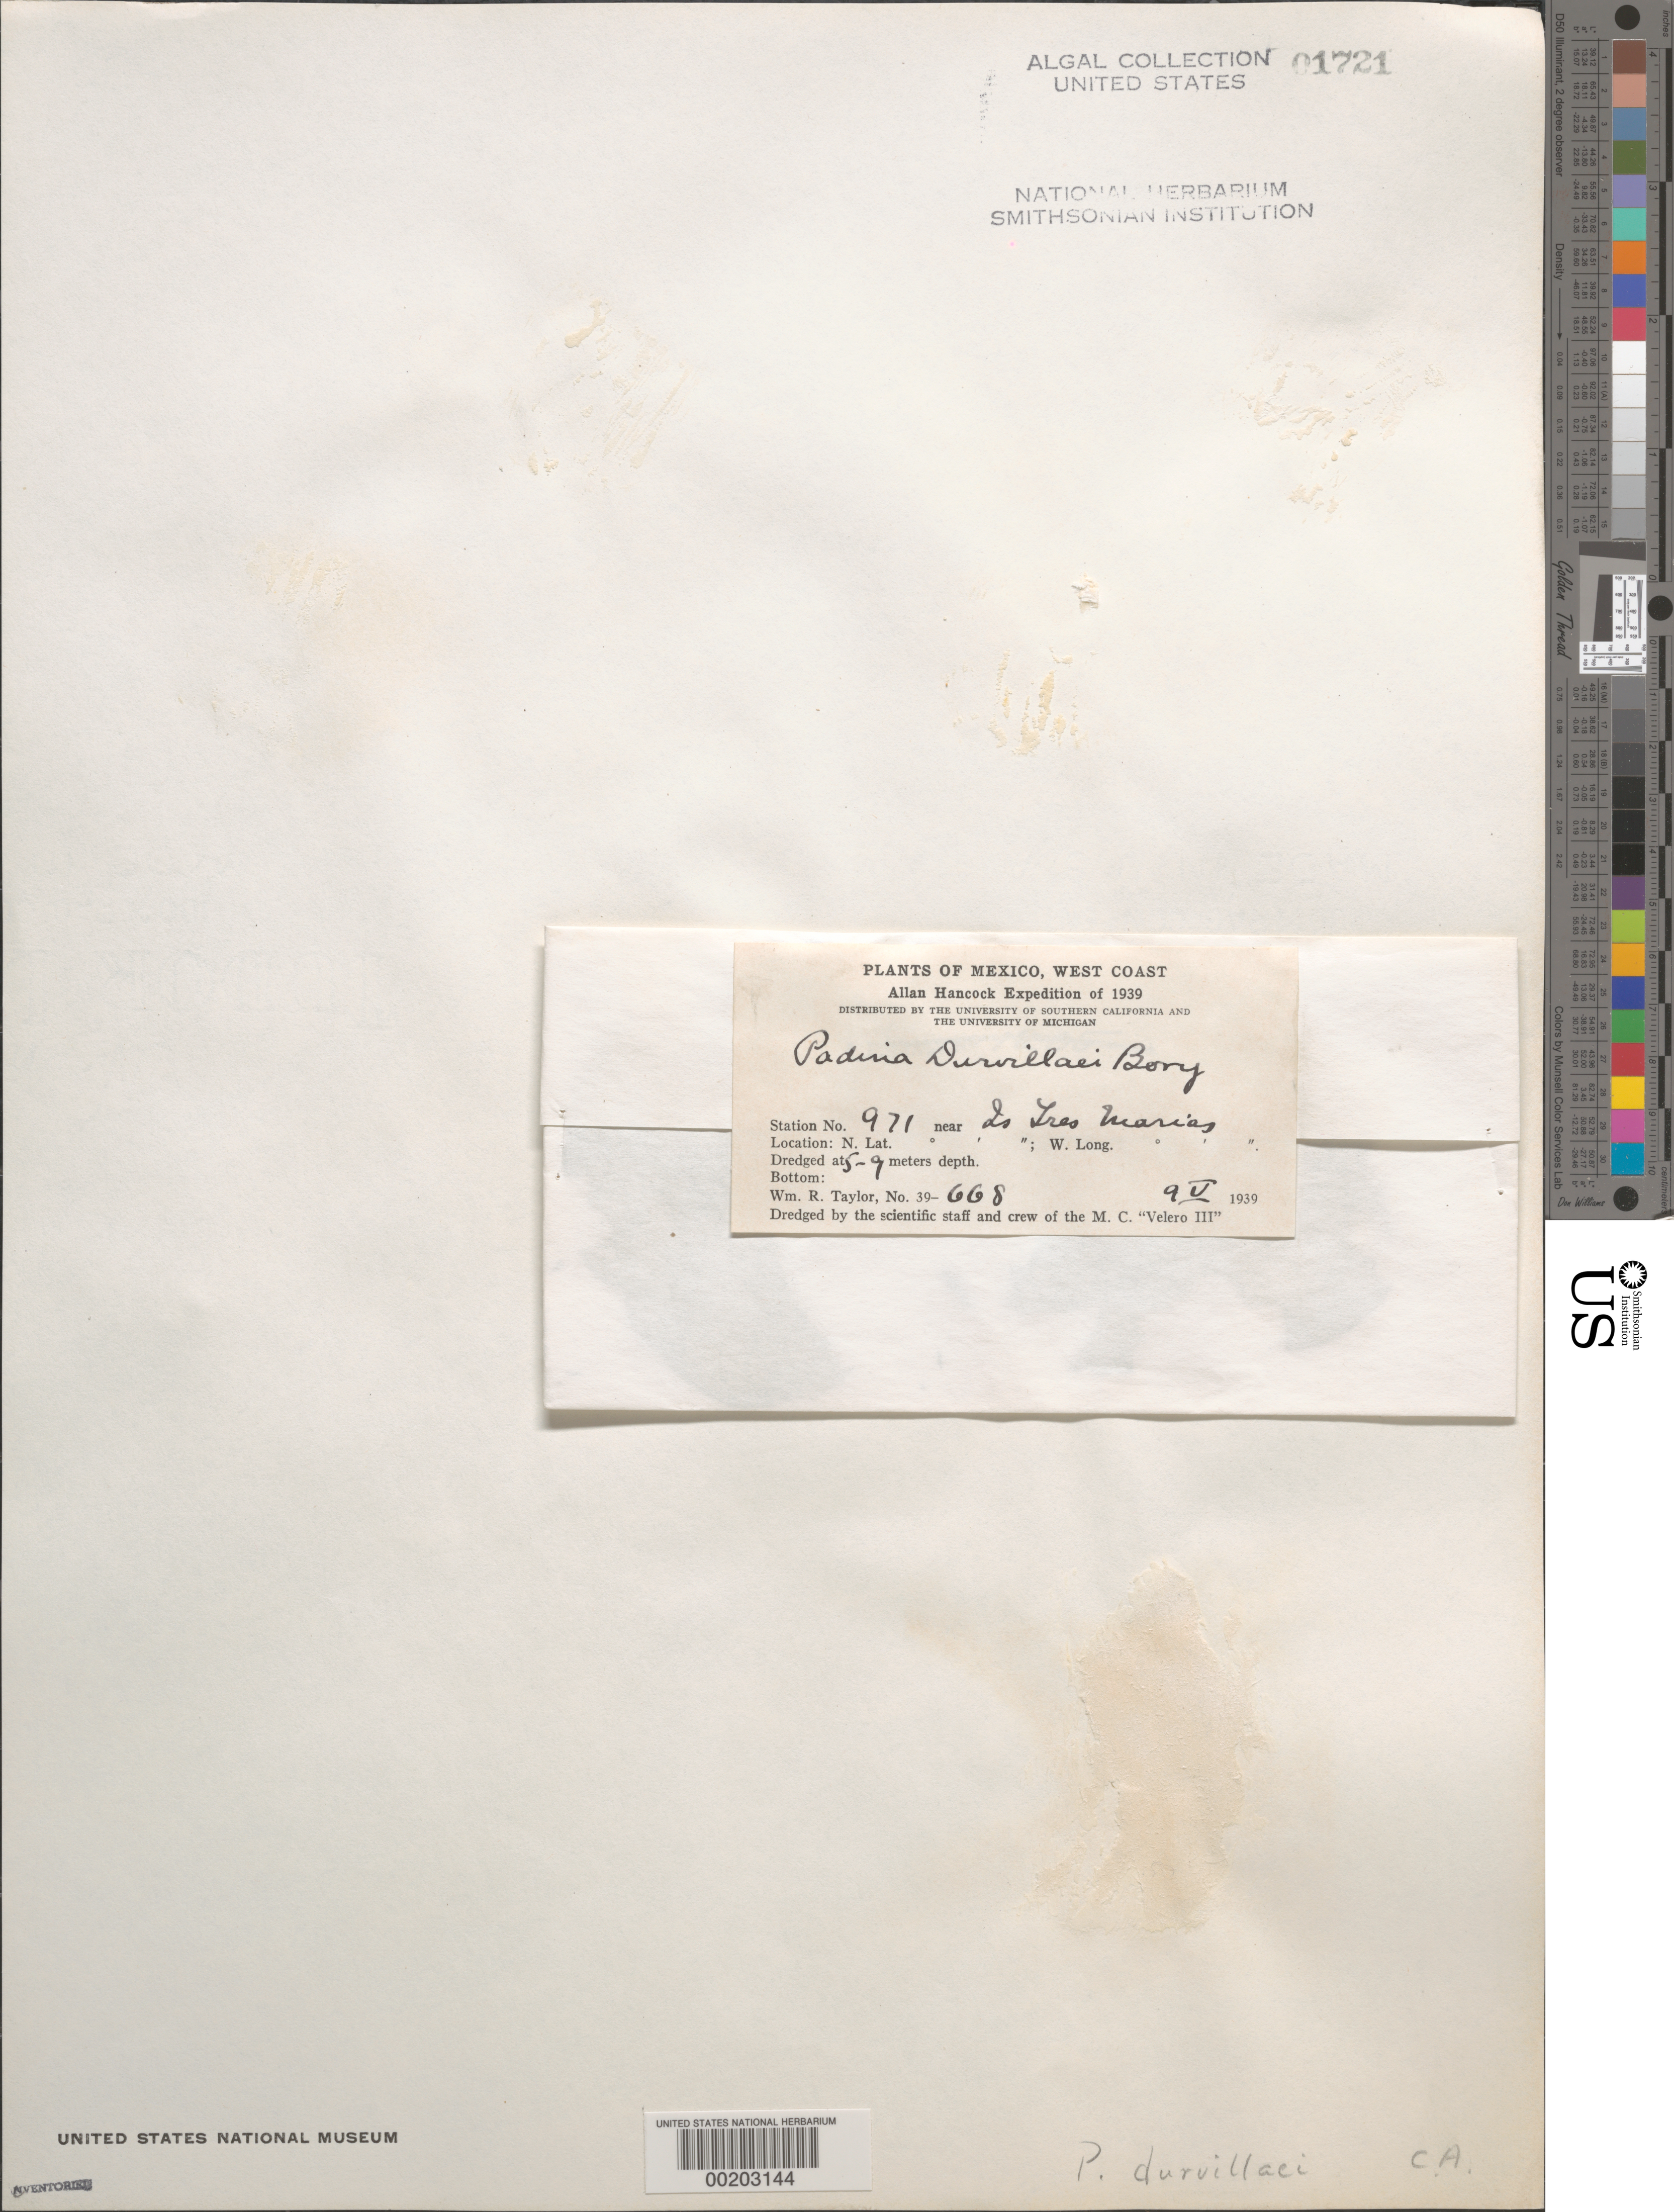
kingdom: Chromista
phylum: Ochrophyta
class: Phaeophyceae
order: Dictyotales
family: Dictyotaceae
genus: Padina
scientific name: Padina durvillaei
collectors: W. R. Taylor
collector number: WRT 39-668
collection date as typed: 09 May 1939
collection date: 1939-05-09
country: Mexico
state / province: Nayarit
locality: Islas tres marias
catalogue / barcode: US 1721